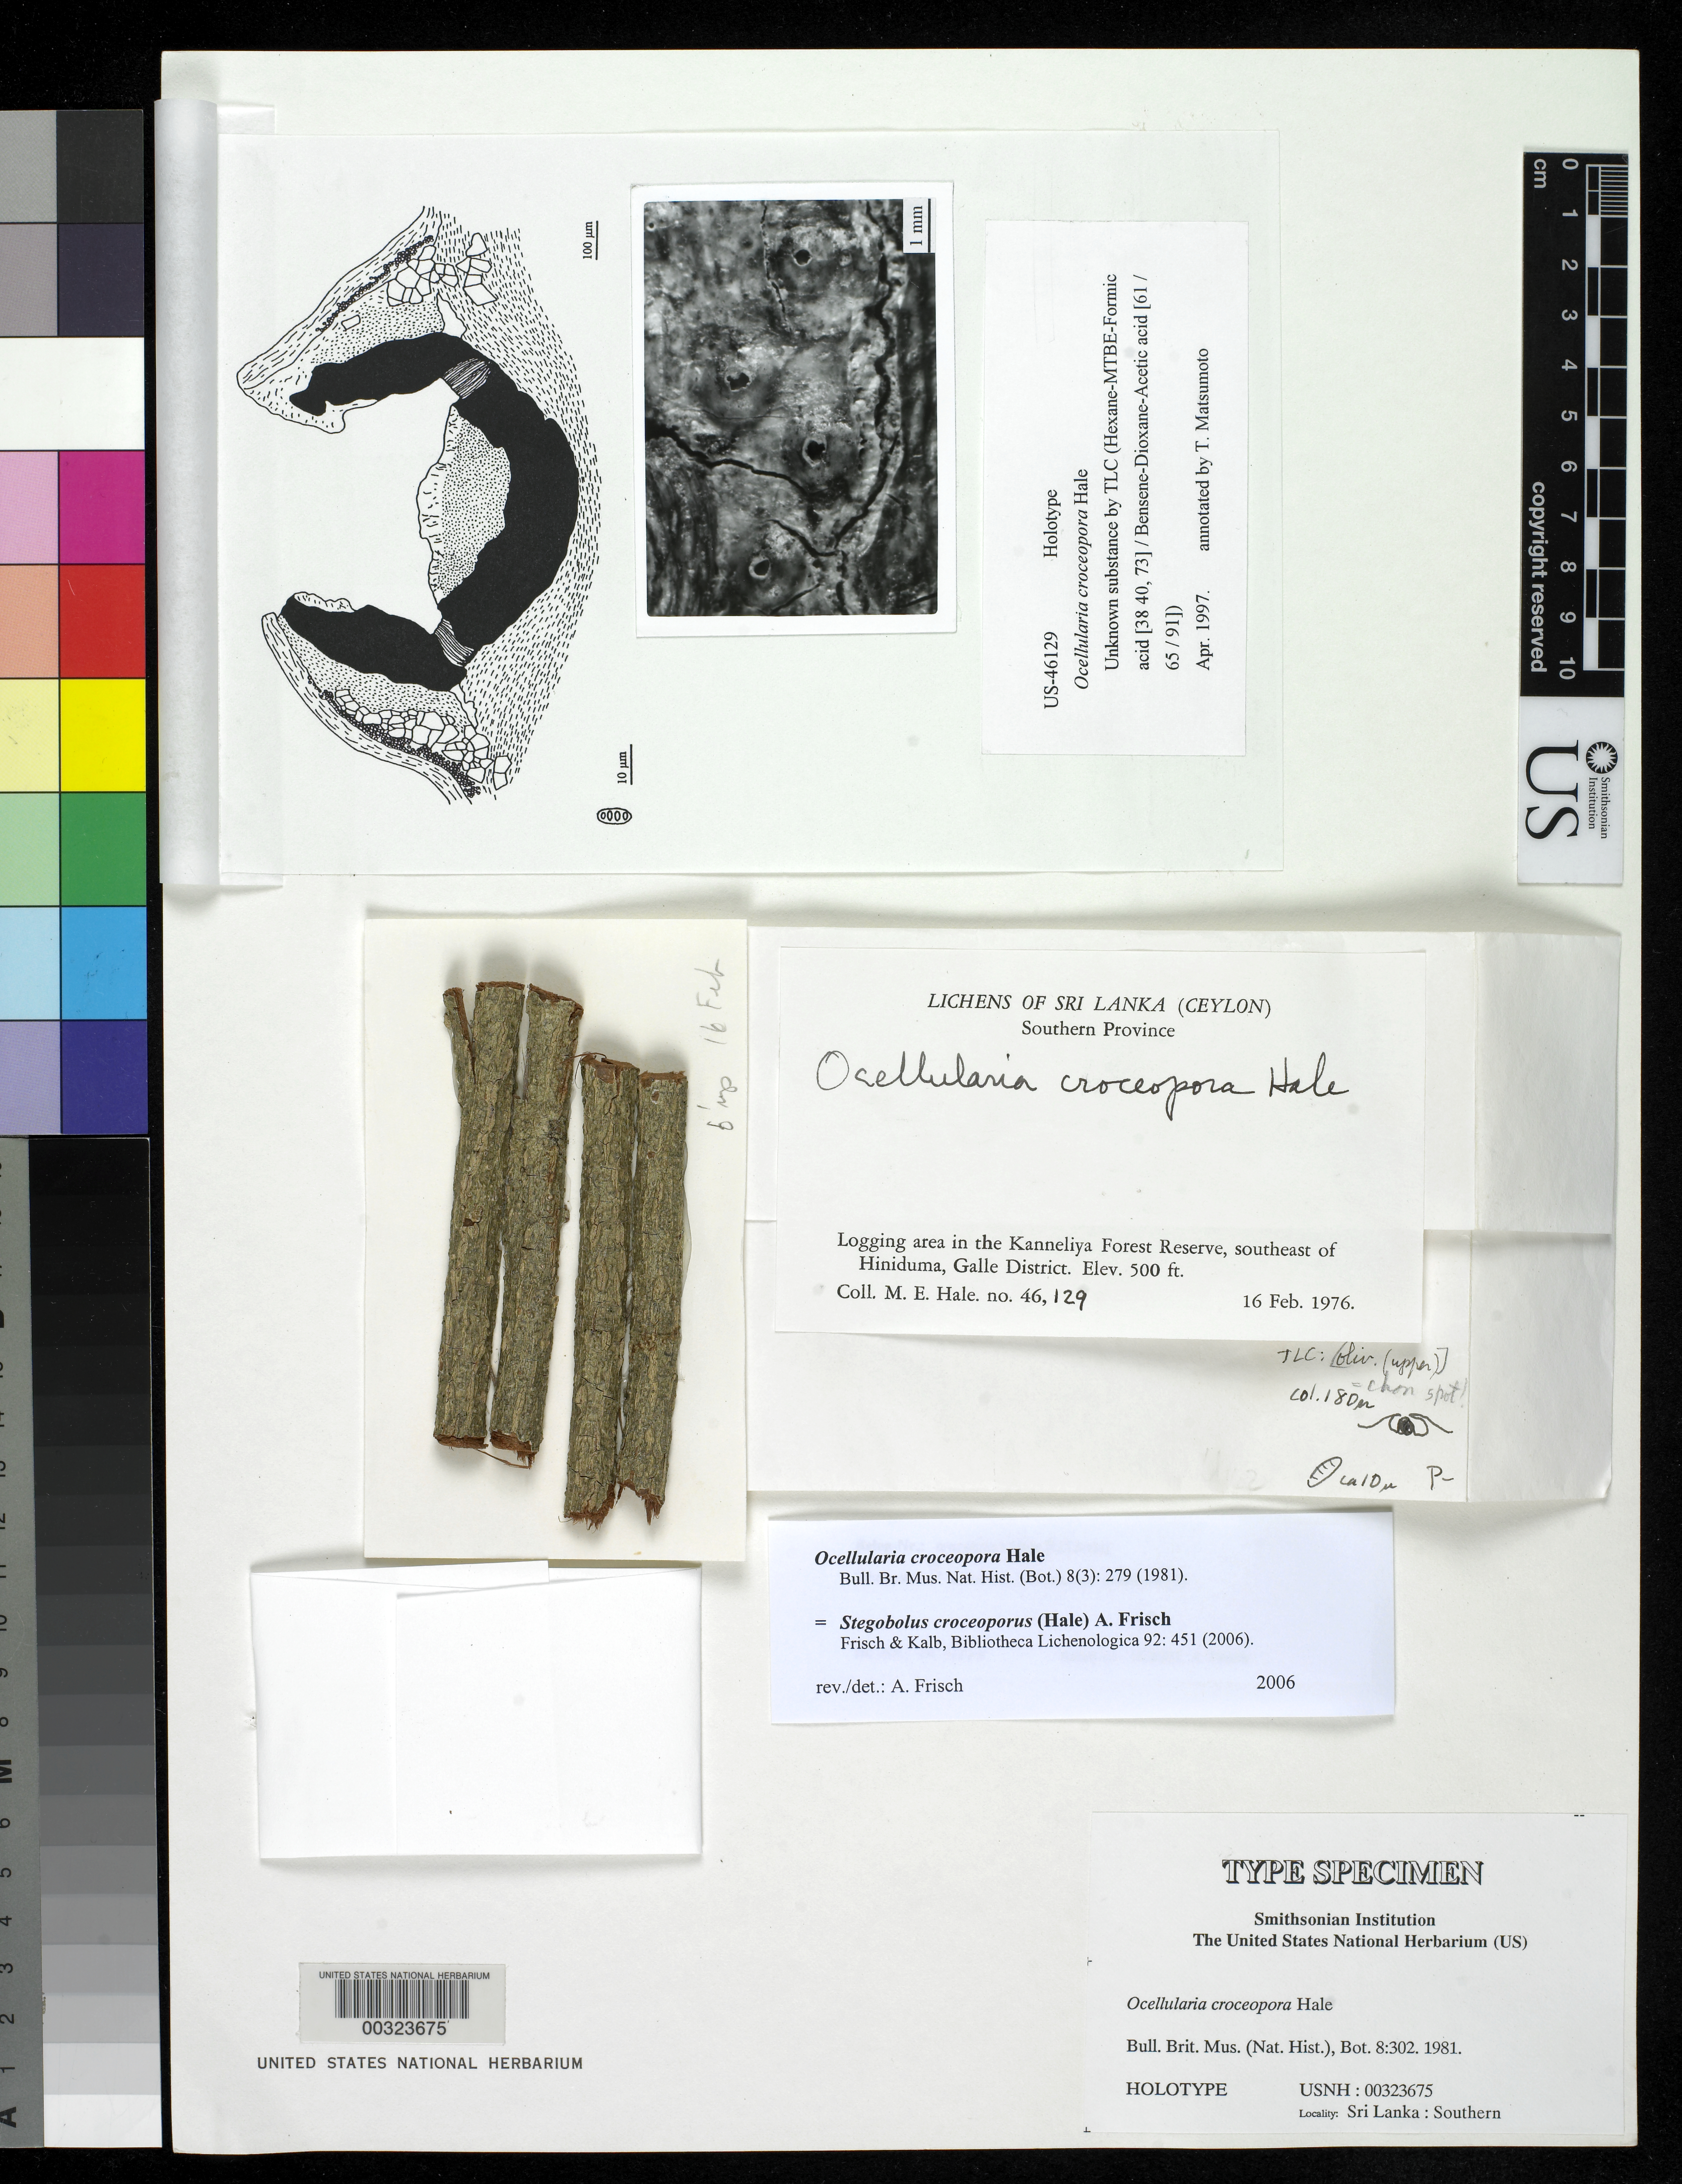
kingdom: Fungi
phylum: Ascomycota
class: Lecanoromycetes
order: Ostropales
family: Graphidaceae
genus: Ocellularia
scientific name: Ocellularia croceopora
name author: Hale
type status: Holotype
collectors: M. Hale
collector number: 46129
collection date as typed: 16 Feb 1976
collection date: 1976-02-16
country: Sri Lanka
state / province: Southern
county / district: Galle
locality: Logging area in Kanneliya Forest Reserve, SE of Hiniduma.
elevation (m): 152